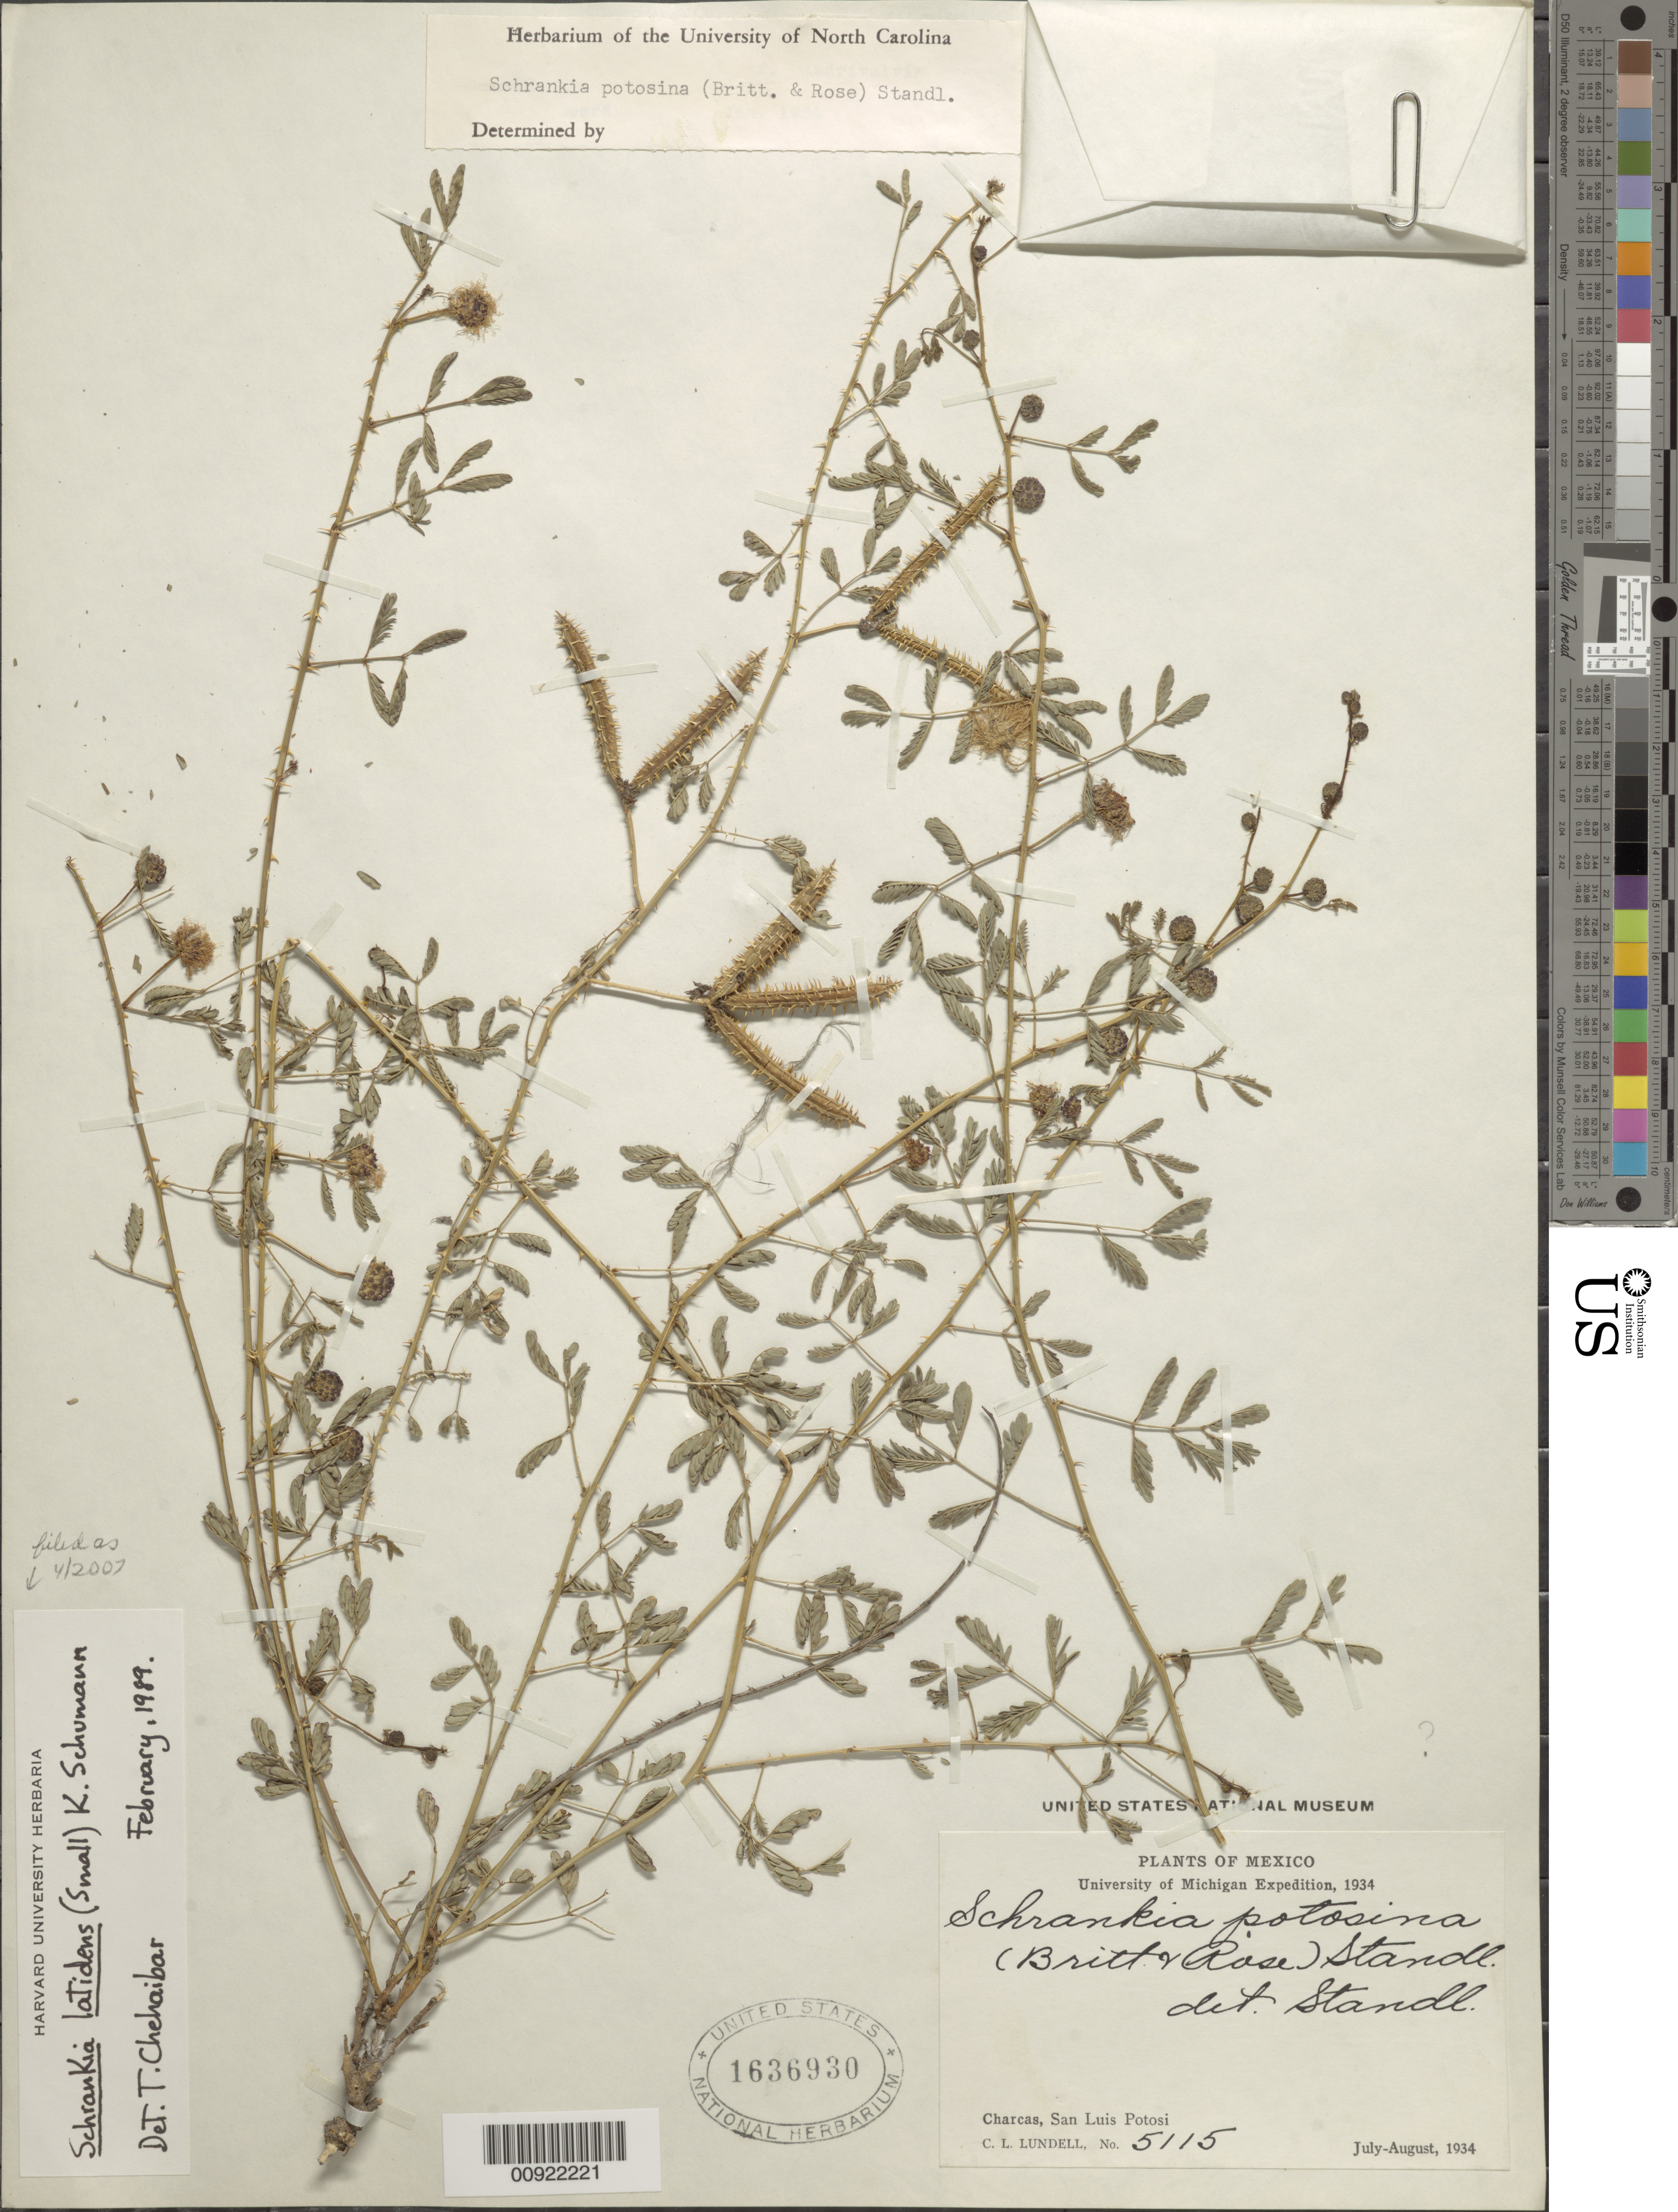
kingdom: Plantae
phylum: Tracheophyta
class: Magnoliopsida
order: Fabales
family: Fabaceae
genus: Mimosa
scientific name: Mimosa latidens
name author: (Small) B.L. Turner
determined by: Strong, M. T., (US), Smithsonian Institution - National Museum of Natural History (UNITED STATES)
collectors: C. L. Lundell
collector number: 5115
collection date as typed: Jul 1934 to -- Aug 1934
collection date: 1934-07/1934-08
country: Mexico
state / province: San Luis Potosí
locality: Charcas, San Luis Potosí.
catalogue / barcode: US 1636930